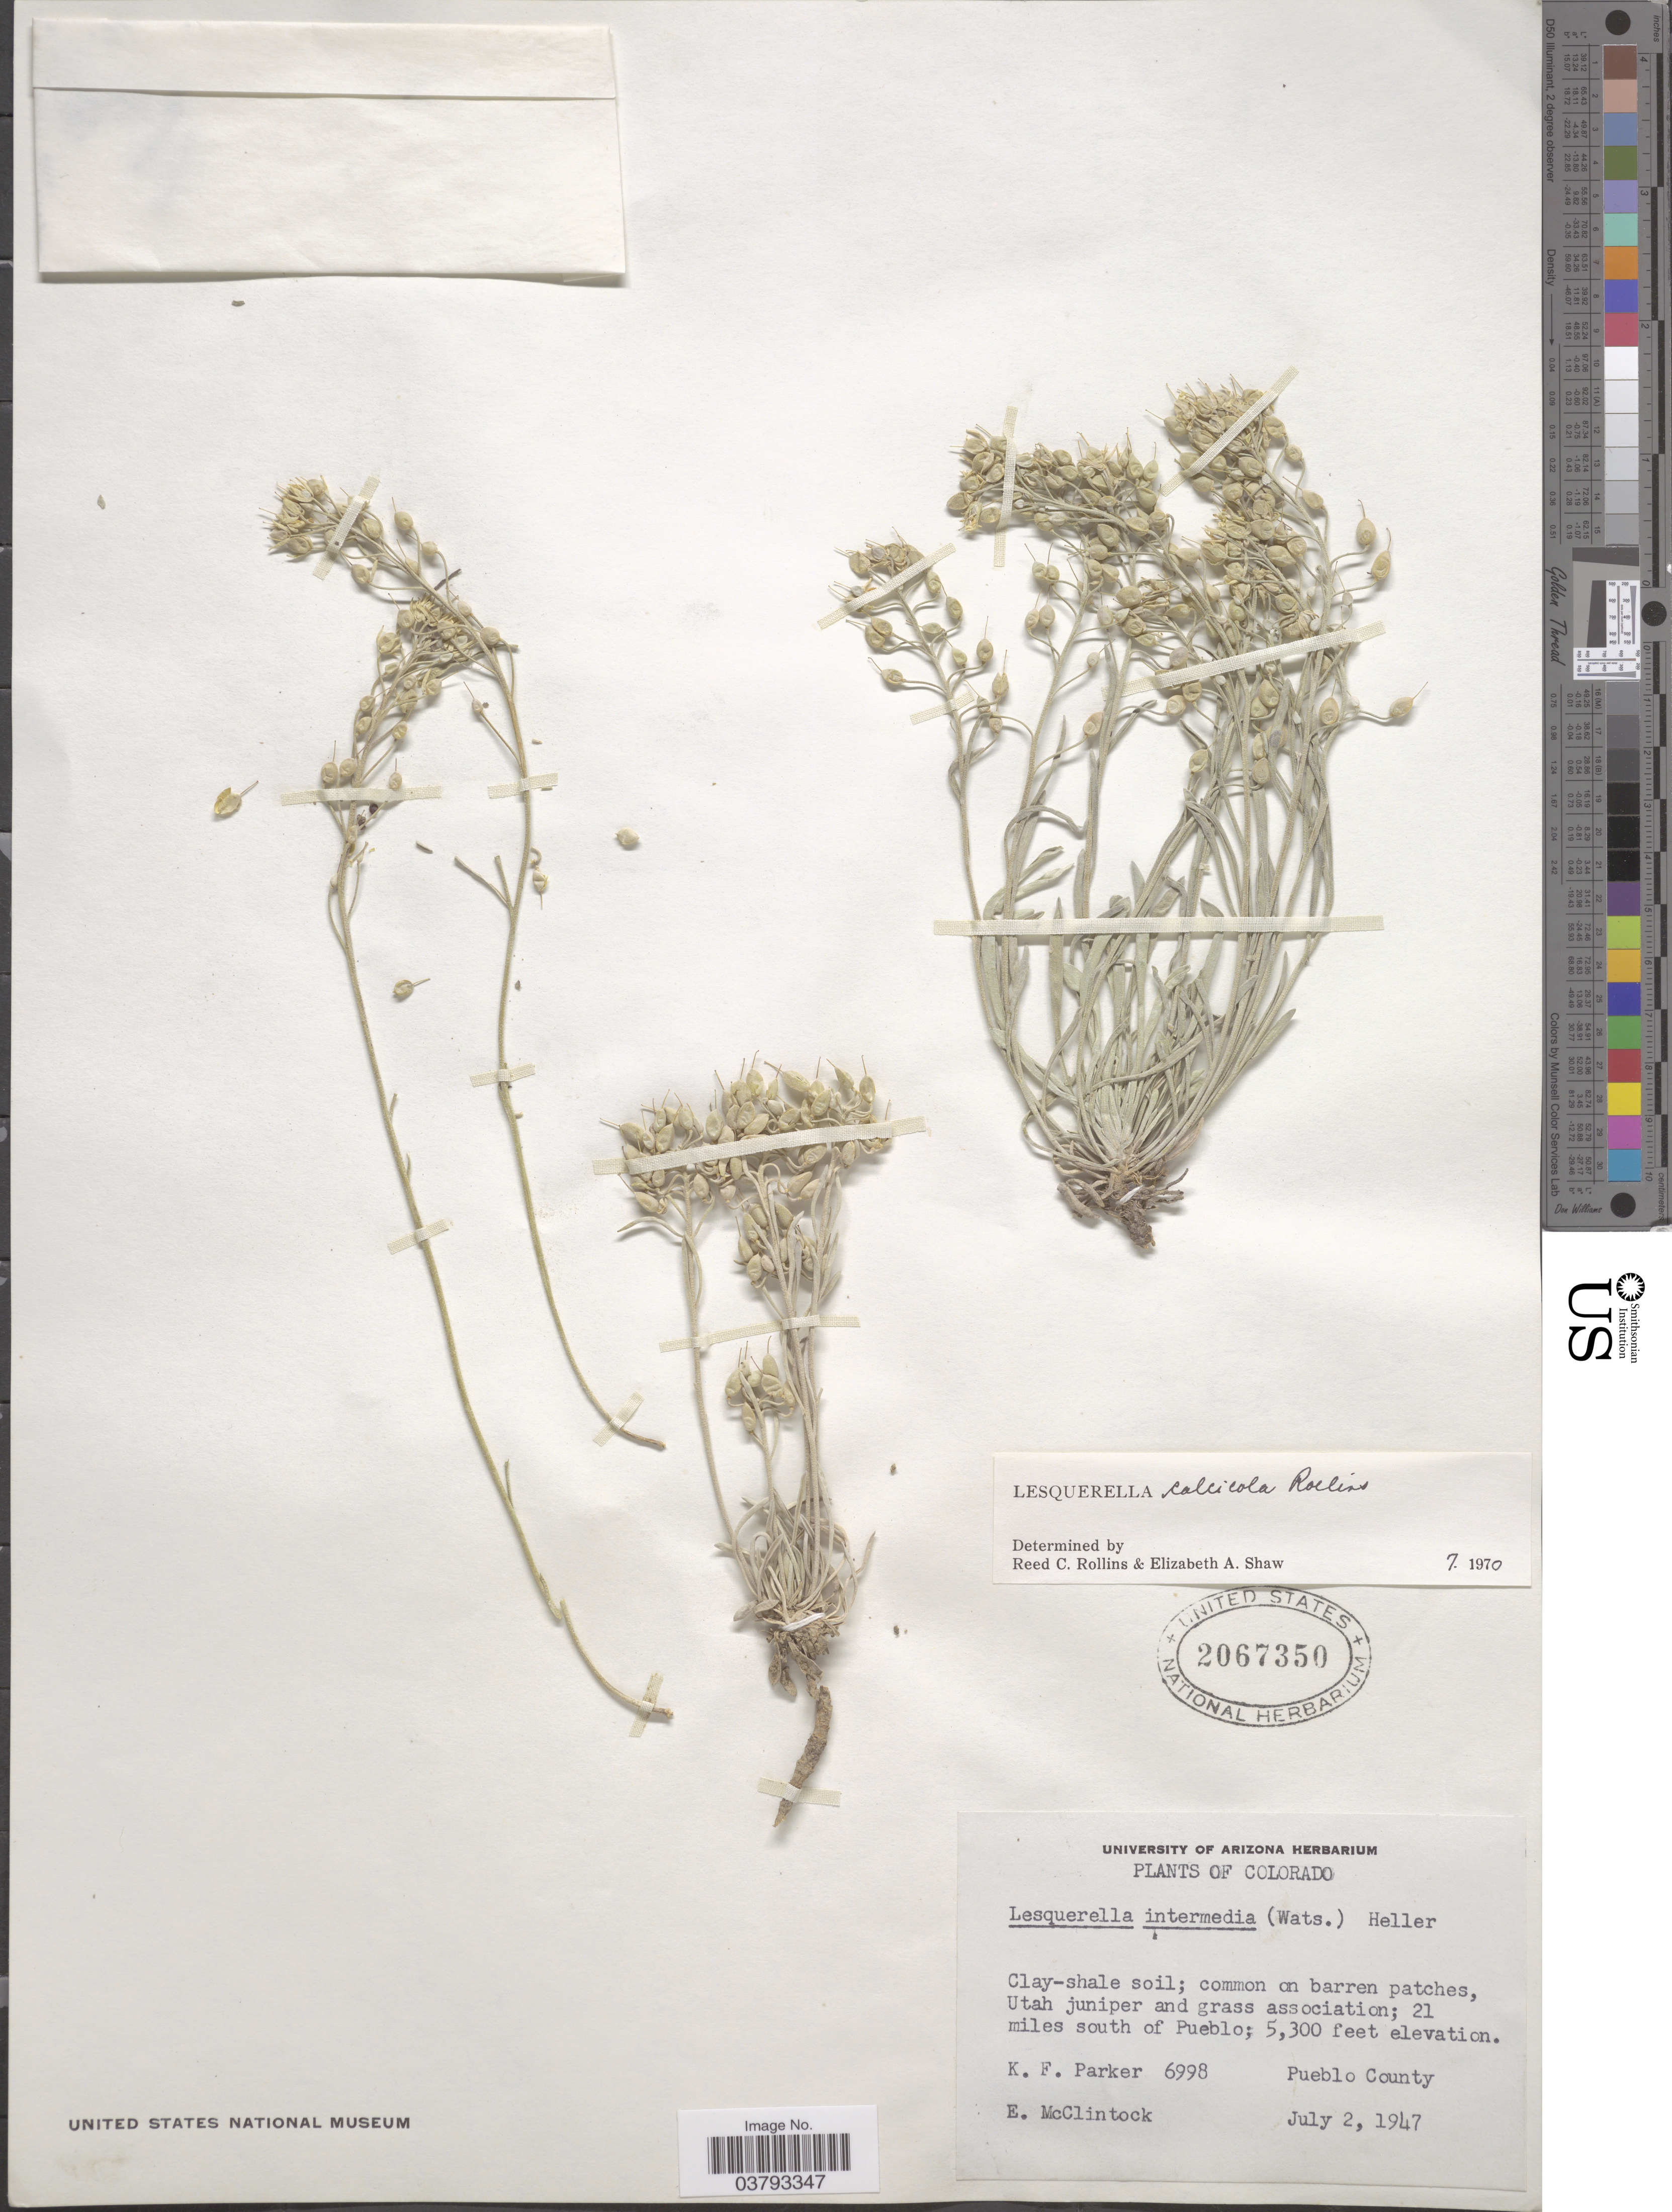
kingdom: Plantae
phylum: Tracheophyta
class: Magnoliopsida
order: Brassicales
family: Brassicaceae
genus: Lesquerella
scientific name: Lesquerella calcicola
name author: Rollins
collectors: K. F. Parker & E. McClintock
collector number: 6998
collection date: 1947-07-02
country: United States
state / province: Colorado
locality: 21 miles south of Pueblo. Pueblo County,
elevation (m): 1615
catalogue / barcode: US 2067350